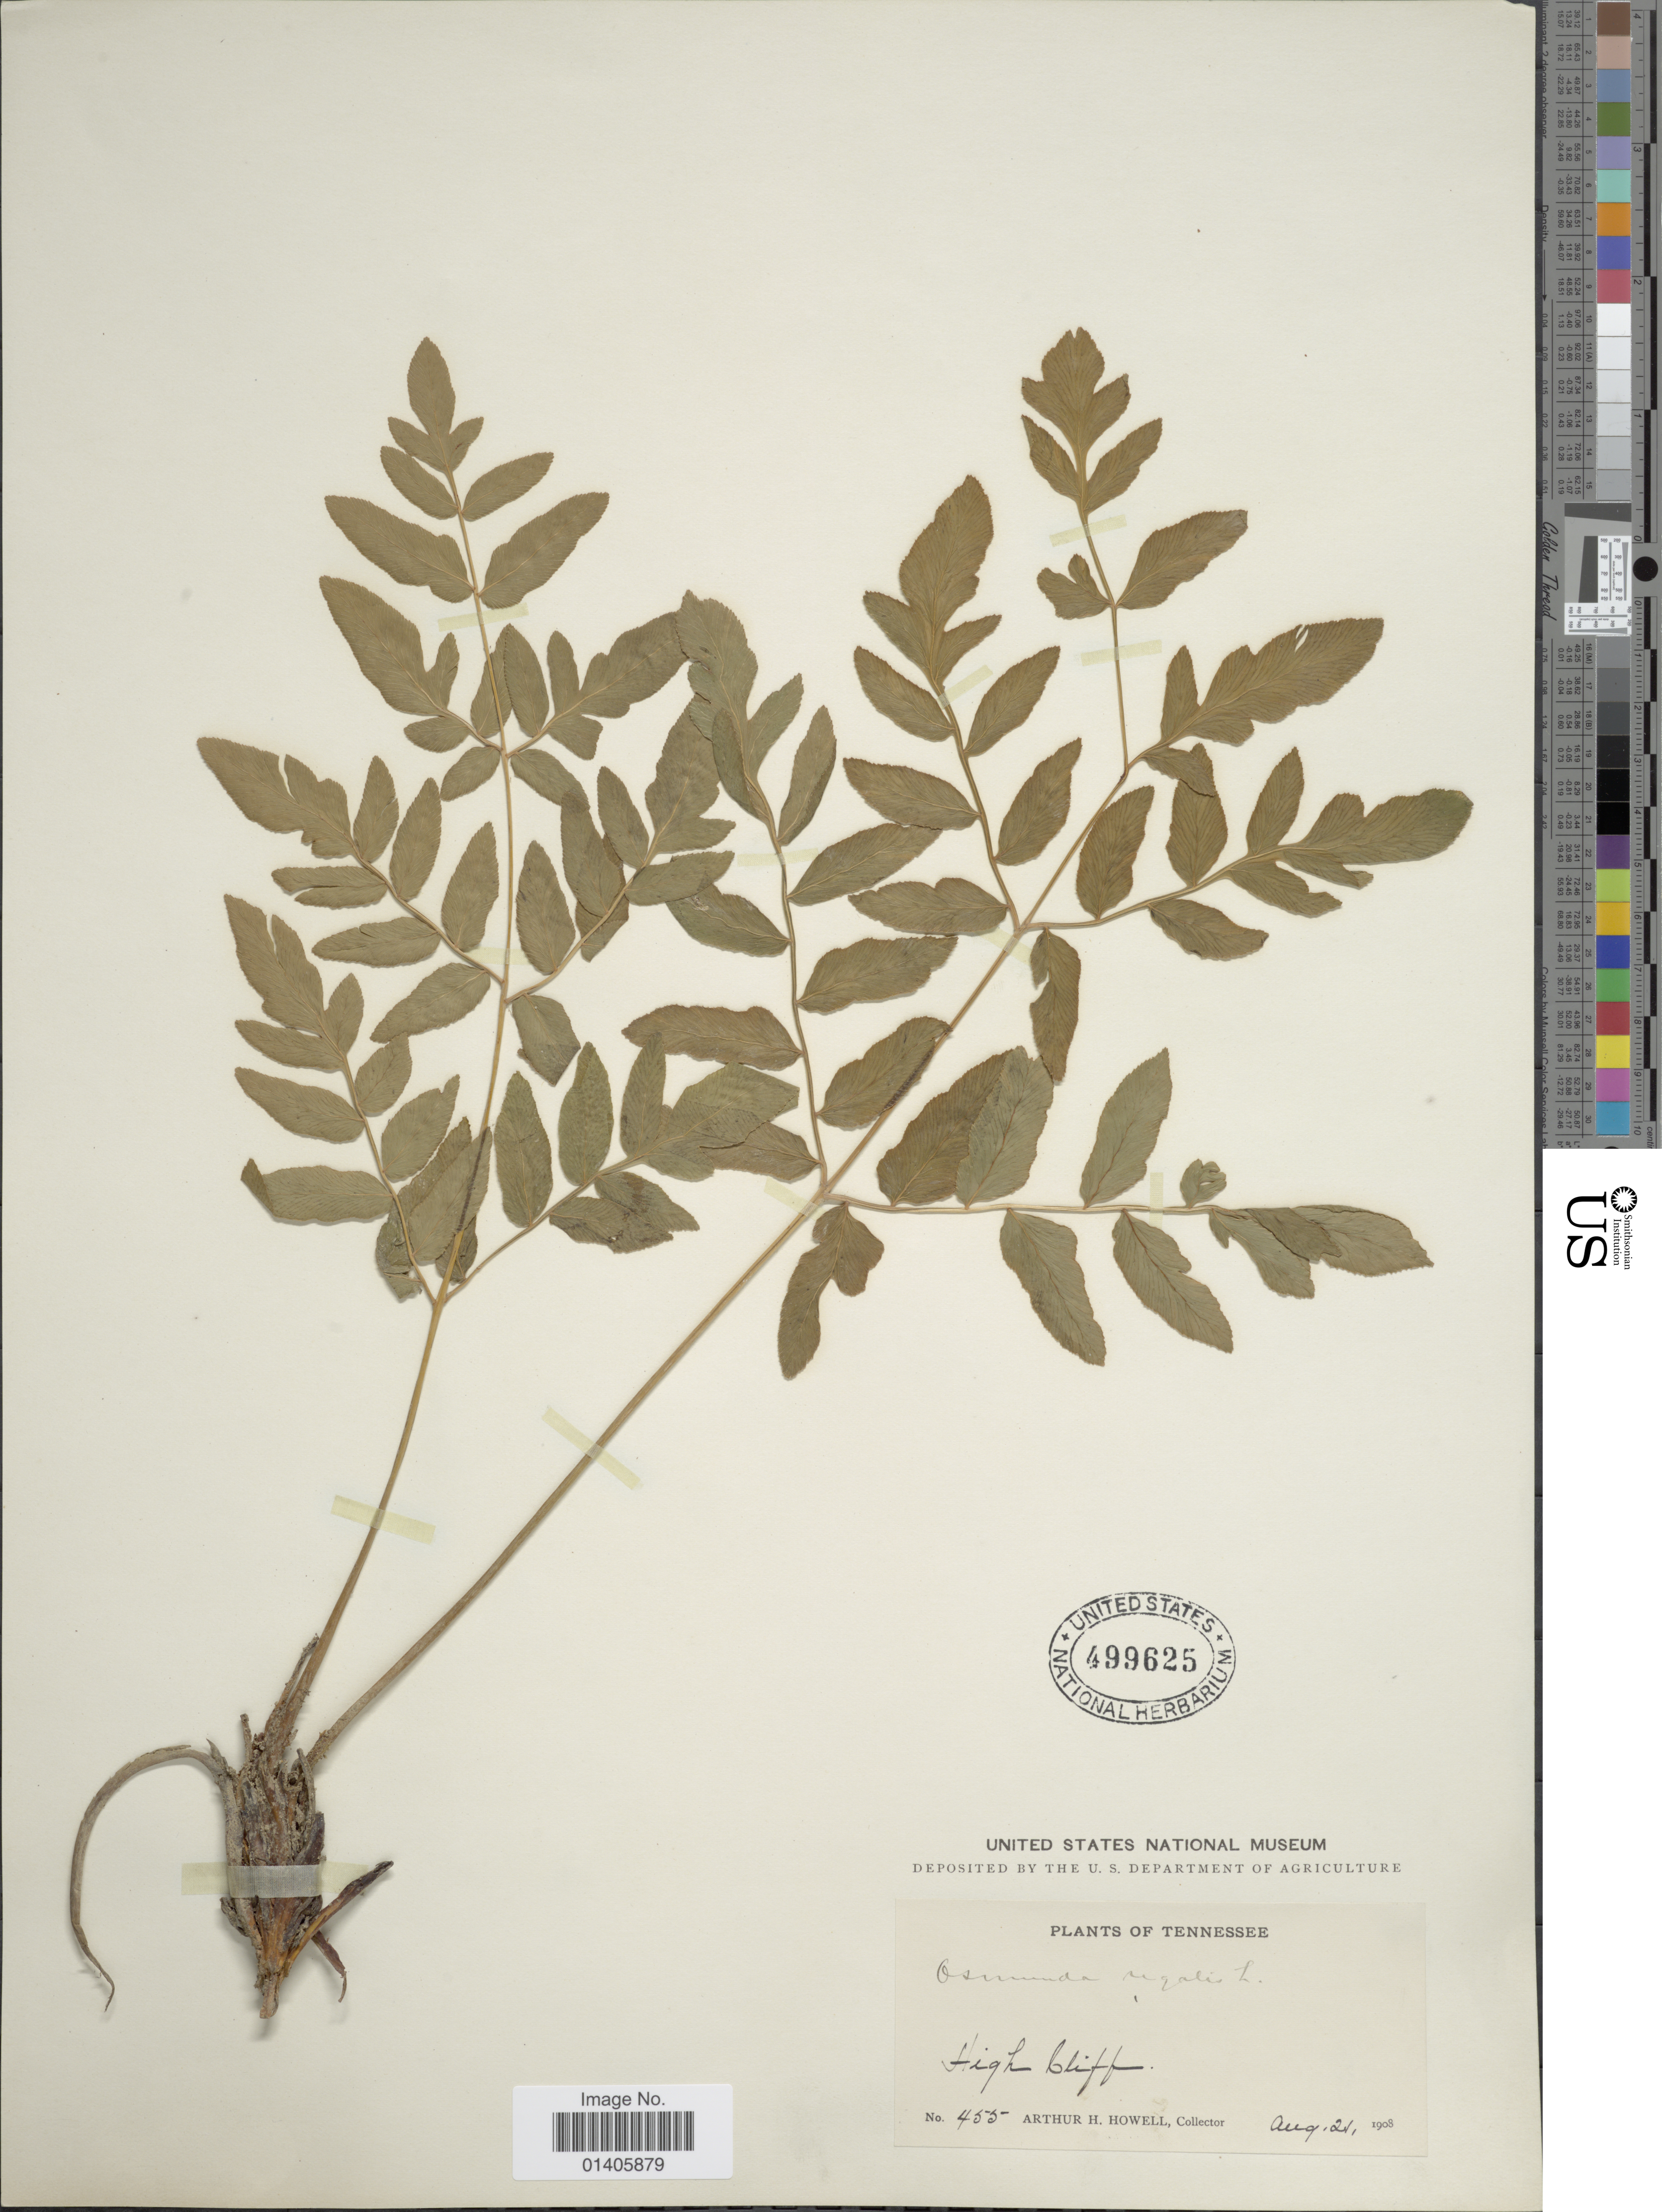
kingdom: Plantae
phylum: Tracheophyta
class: Polypodiopsida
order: Osmundales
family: Osmundaceae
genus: Osmunda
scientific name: Osmunda regalis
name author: L.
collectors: A. H. Howell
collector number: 455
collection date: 1908-08-21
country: United States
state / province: Tennessee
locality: High Cliff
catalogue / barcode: US 499625